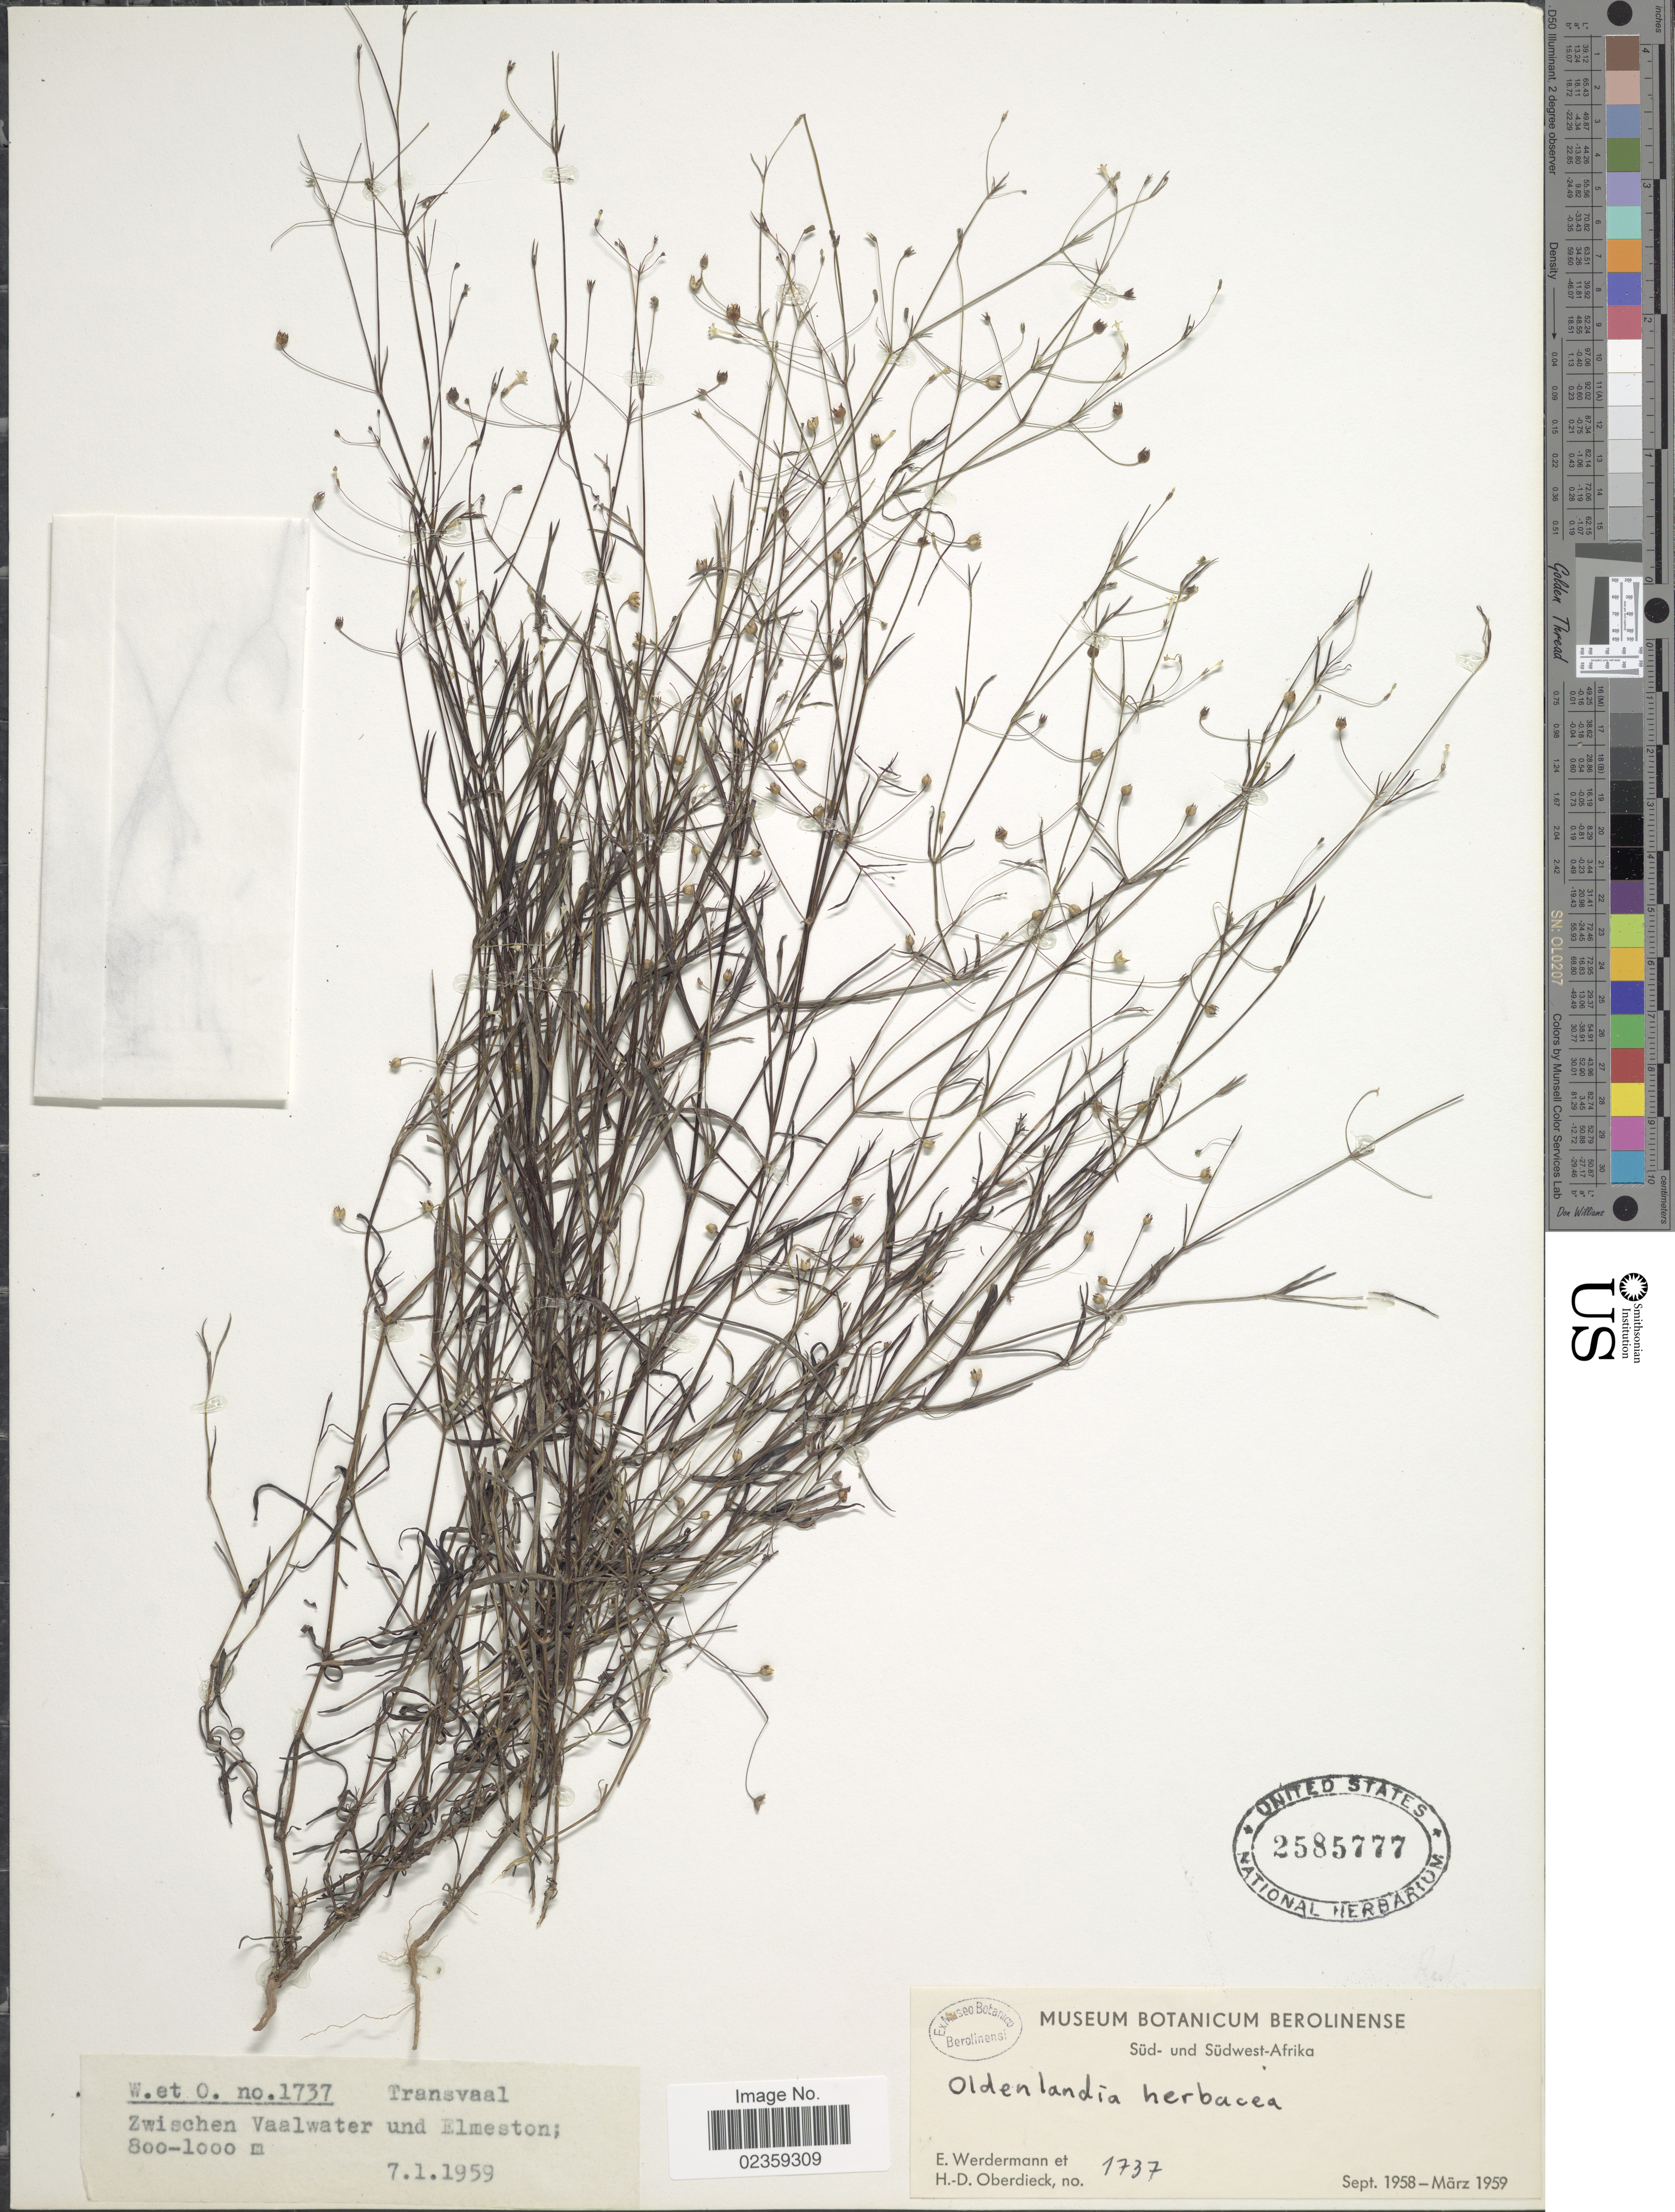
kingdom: Plantae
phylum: Tracheophyta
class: Magnoliopsida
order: Gentianales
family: Rubiaceae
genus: Oldenlandia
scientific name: Oldenlandia herbacea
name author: (L.) Roxb.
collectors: E. Werdermann & H. Oberdieck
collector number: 1737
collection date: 1959-01-07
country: South Africa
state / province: Limpopo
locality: Sud- und Sudwest -Afrika. Transvaal. Zwischen Vaalwater und Elmeston.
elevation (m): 800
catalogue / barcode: US 2585777